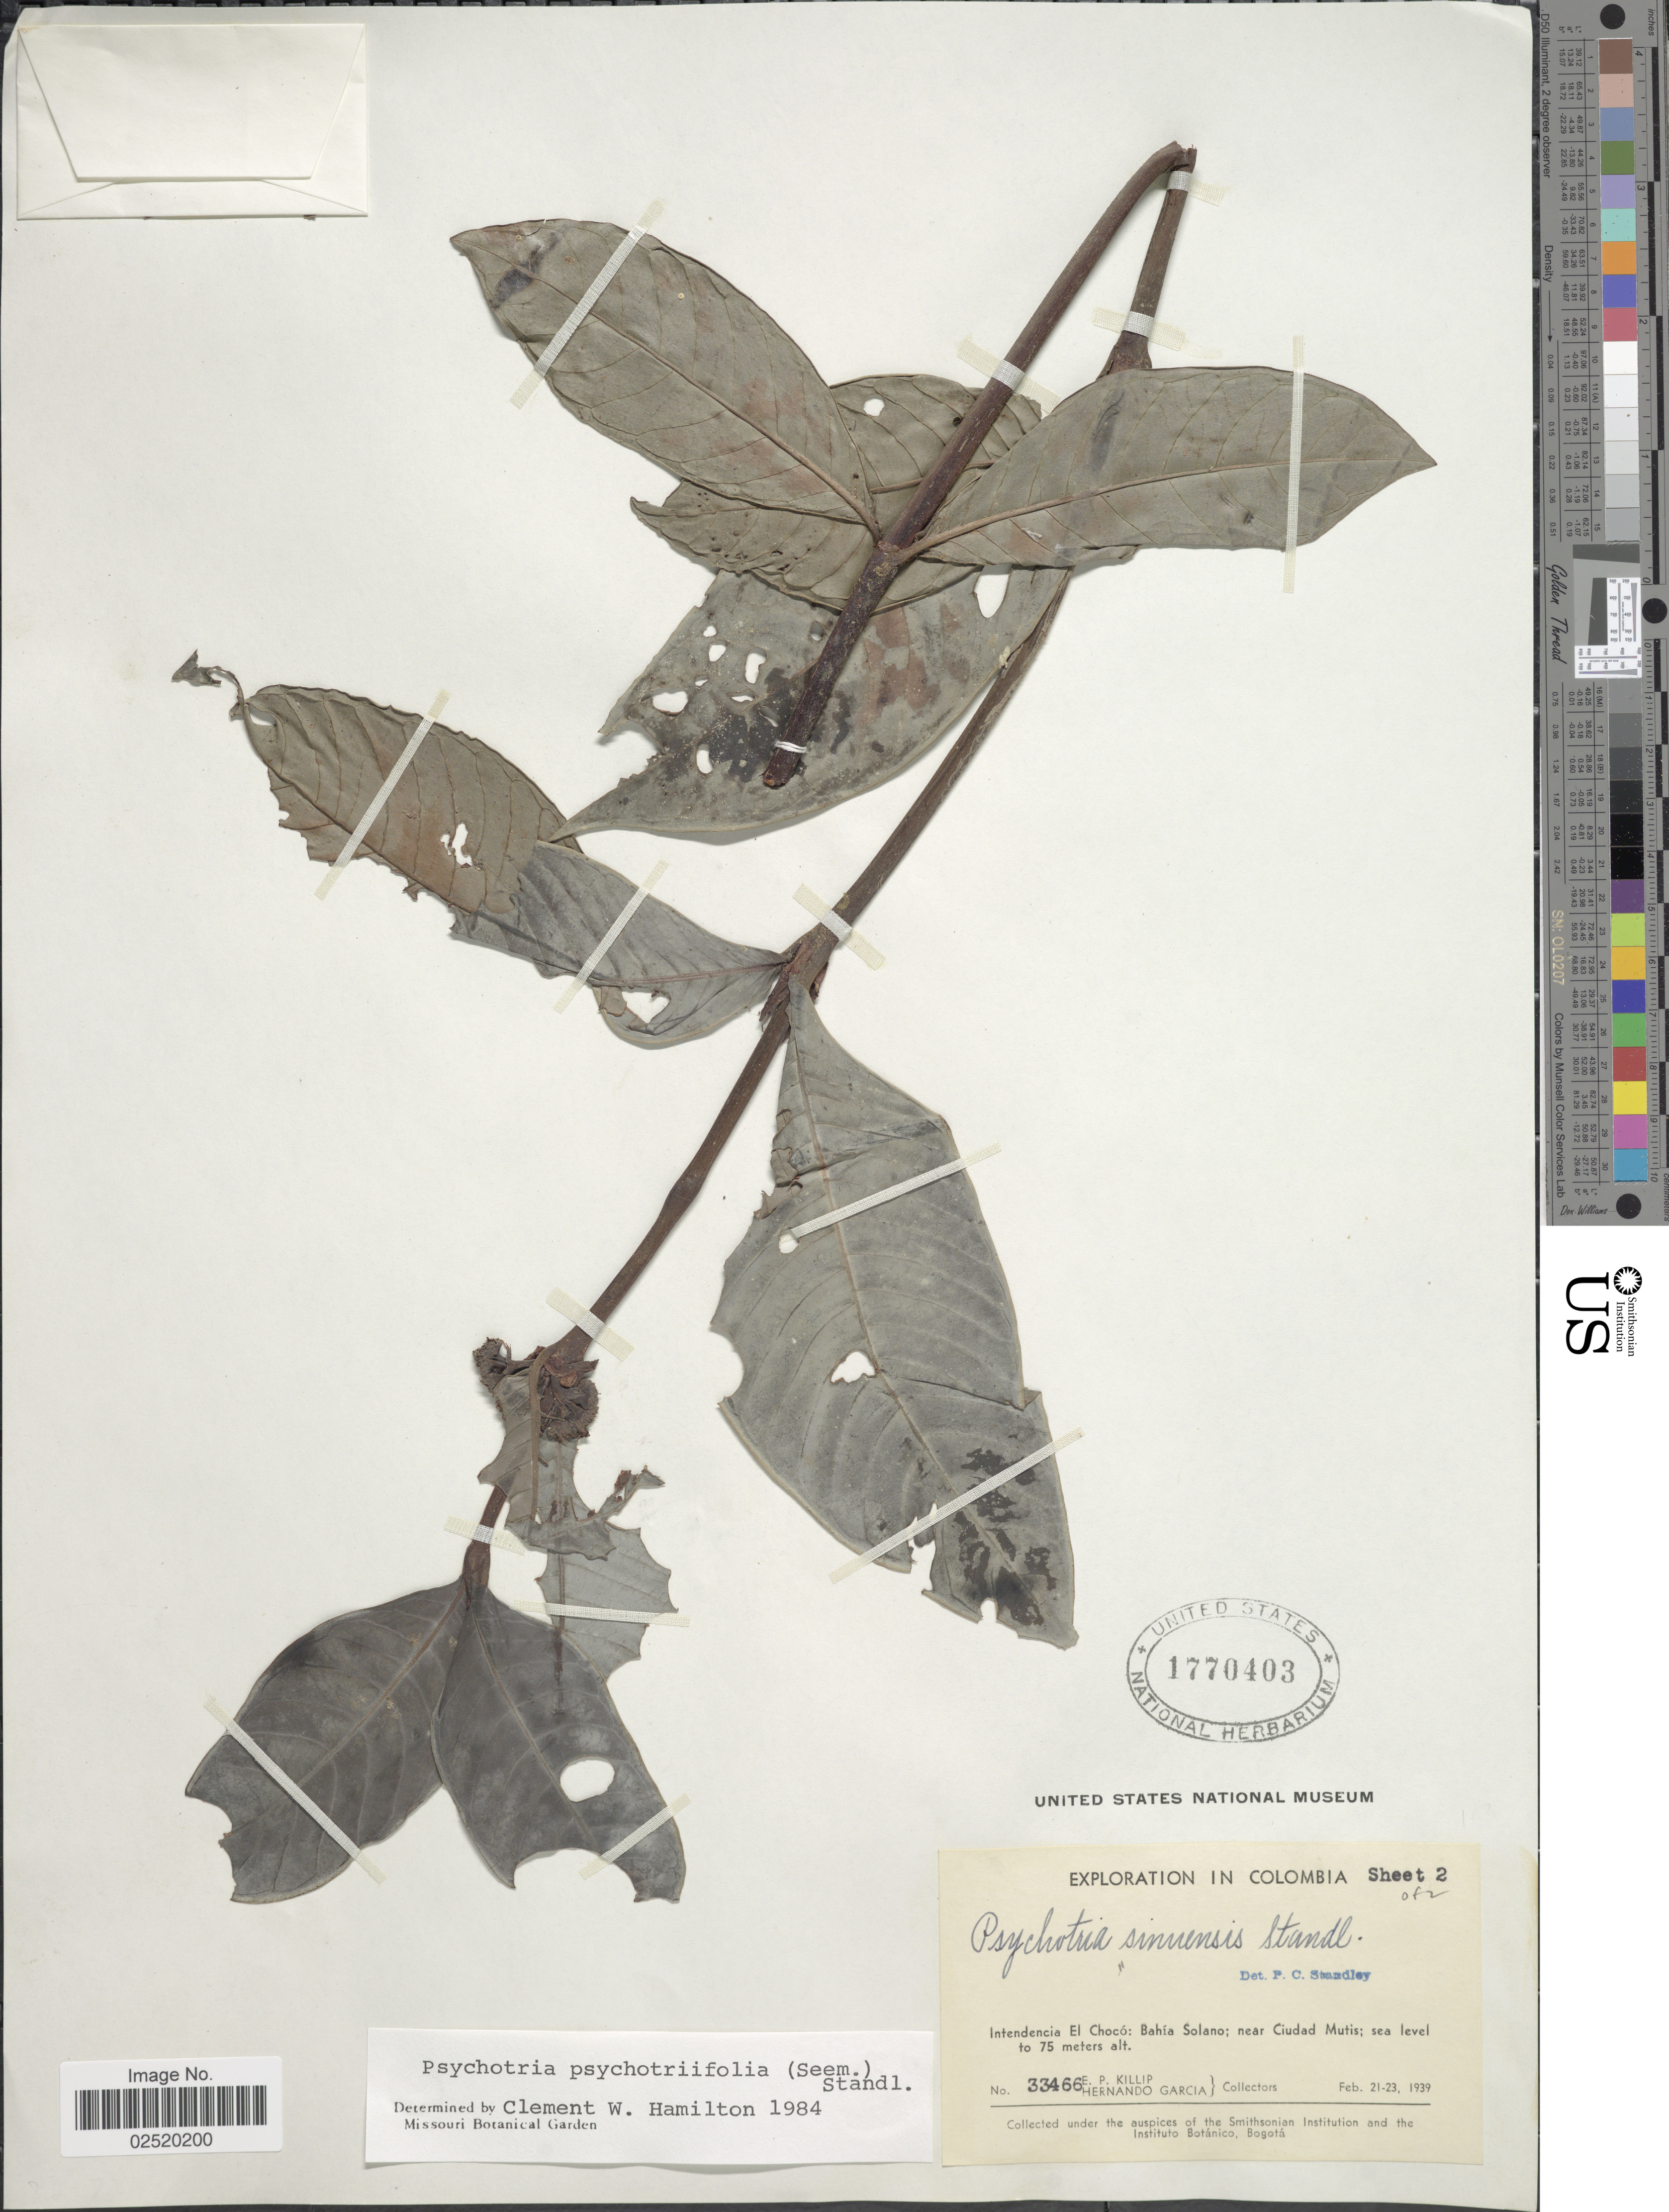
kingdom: Plantae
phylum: Tracheophyta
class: Magnoliopsida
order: Gentianales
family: Rubiaceae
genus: Psychotria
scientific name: Psychotria psychotriaefolia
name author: (Seem.) Standl.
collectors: E. P. Killip & H. Garcia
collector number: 33466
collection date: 1939-02-21/1939-02-23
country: Colombia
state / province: Chocó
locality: Bahia Solano: near Ciudad Mutis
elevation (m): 0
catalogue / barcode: US 1770403